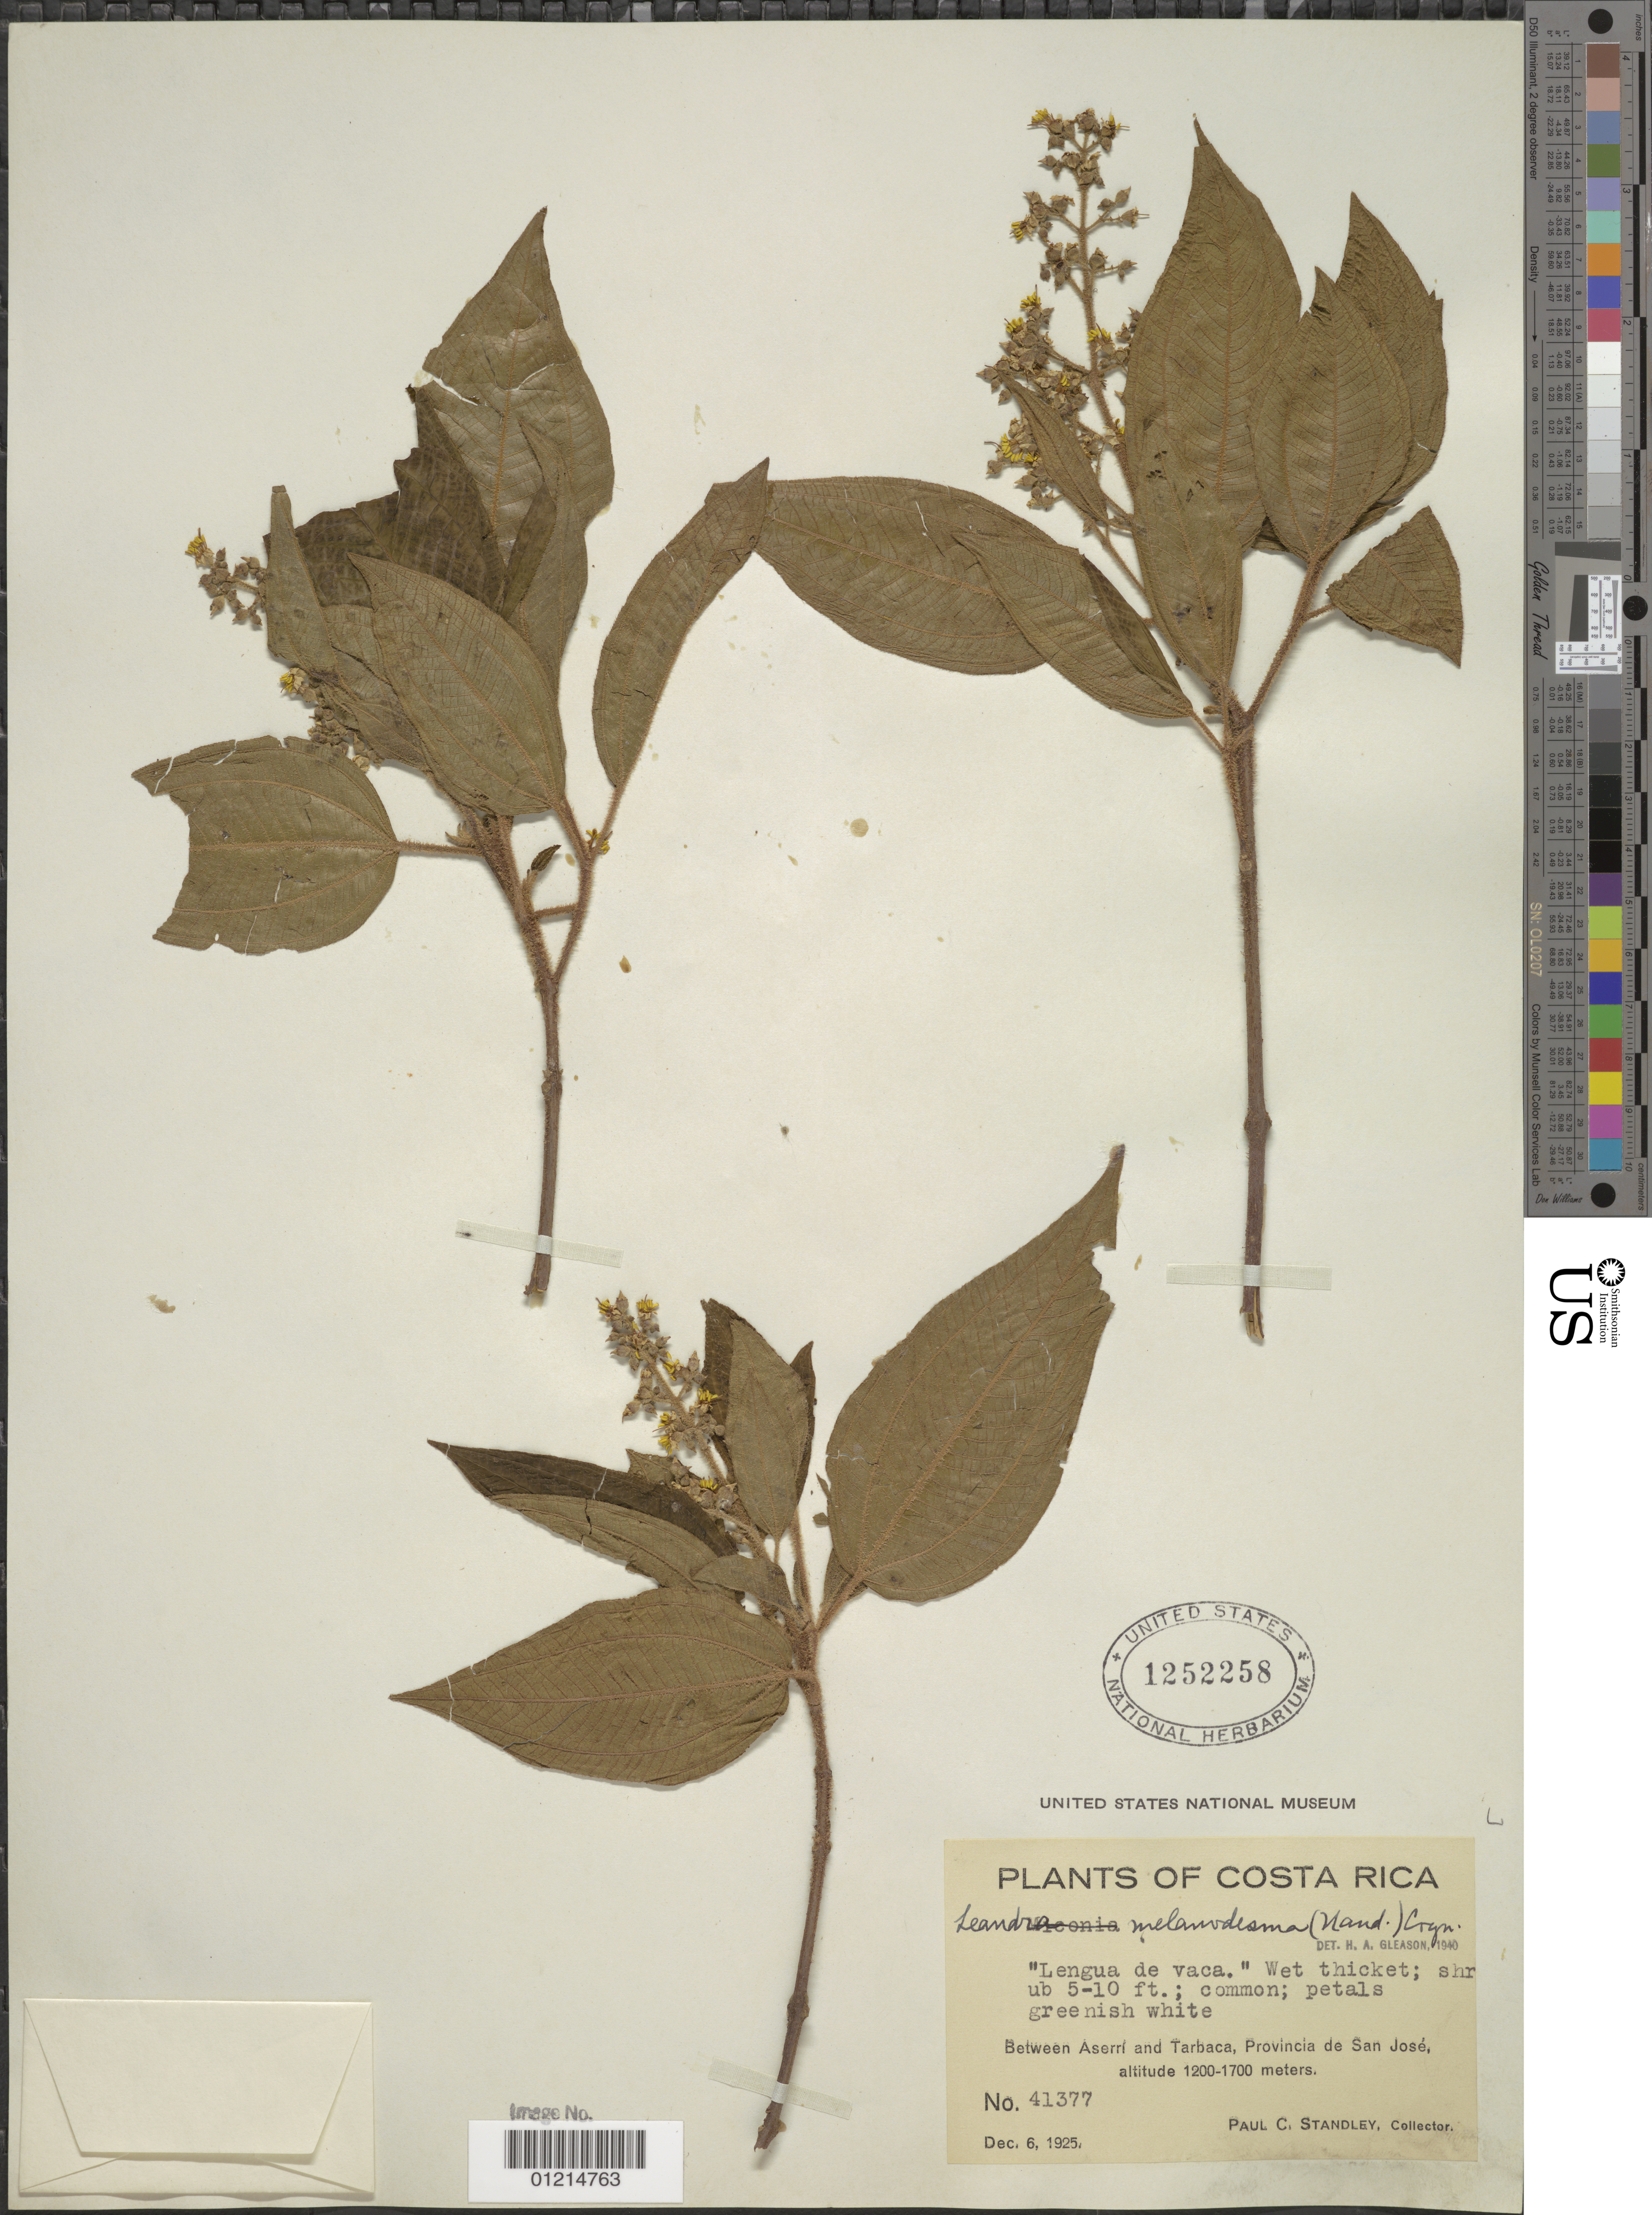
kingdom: Plantae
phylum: Tracheophyta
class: Magnoliopsida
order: Myrtales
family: Melastomataceae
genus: Leandra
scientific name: Leandra melanodesma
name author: (Naudin) Cogn.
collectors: P. C. Standley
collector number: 41377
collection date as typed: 6 Dec 1925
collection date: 1925-12-06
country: Costa Rica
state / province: San Jose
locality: Between Aserrí and Tarbaca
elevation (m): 1200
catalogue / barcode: US 1252258